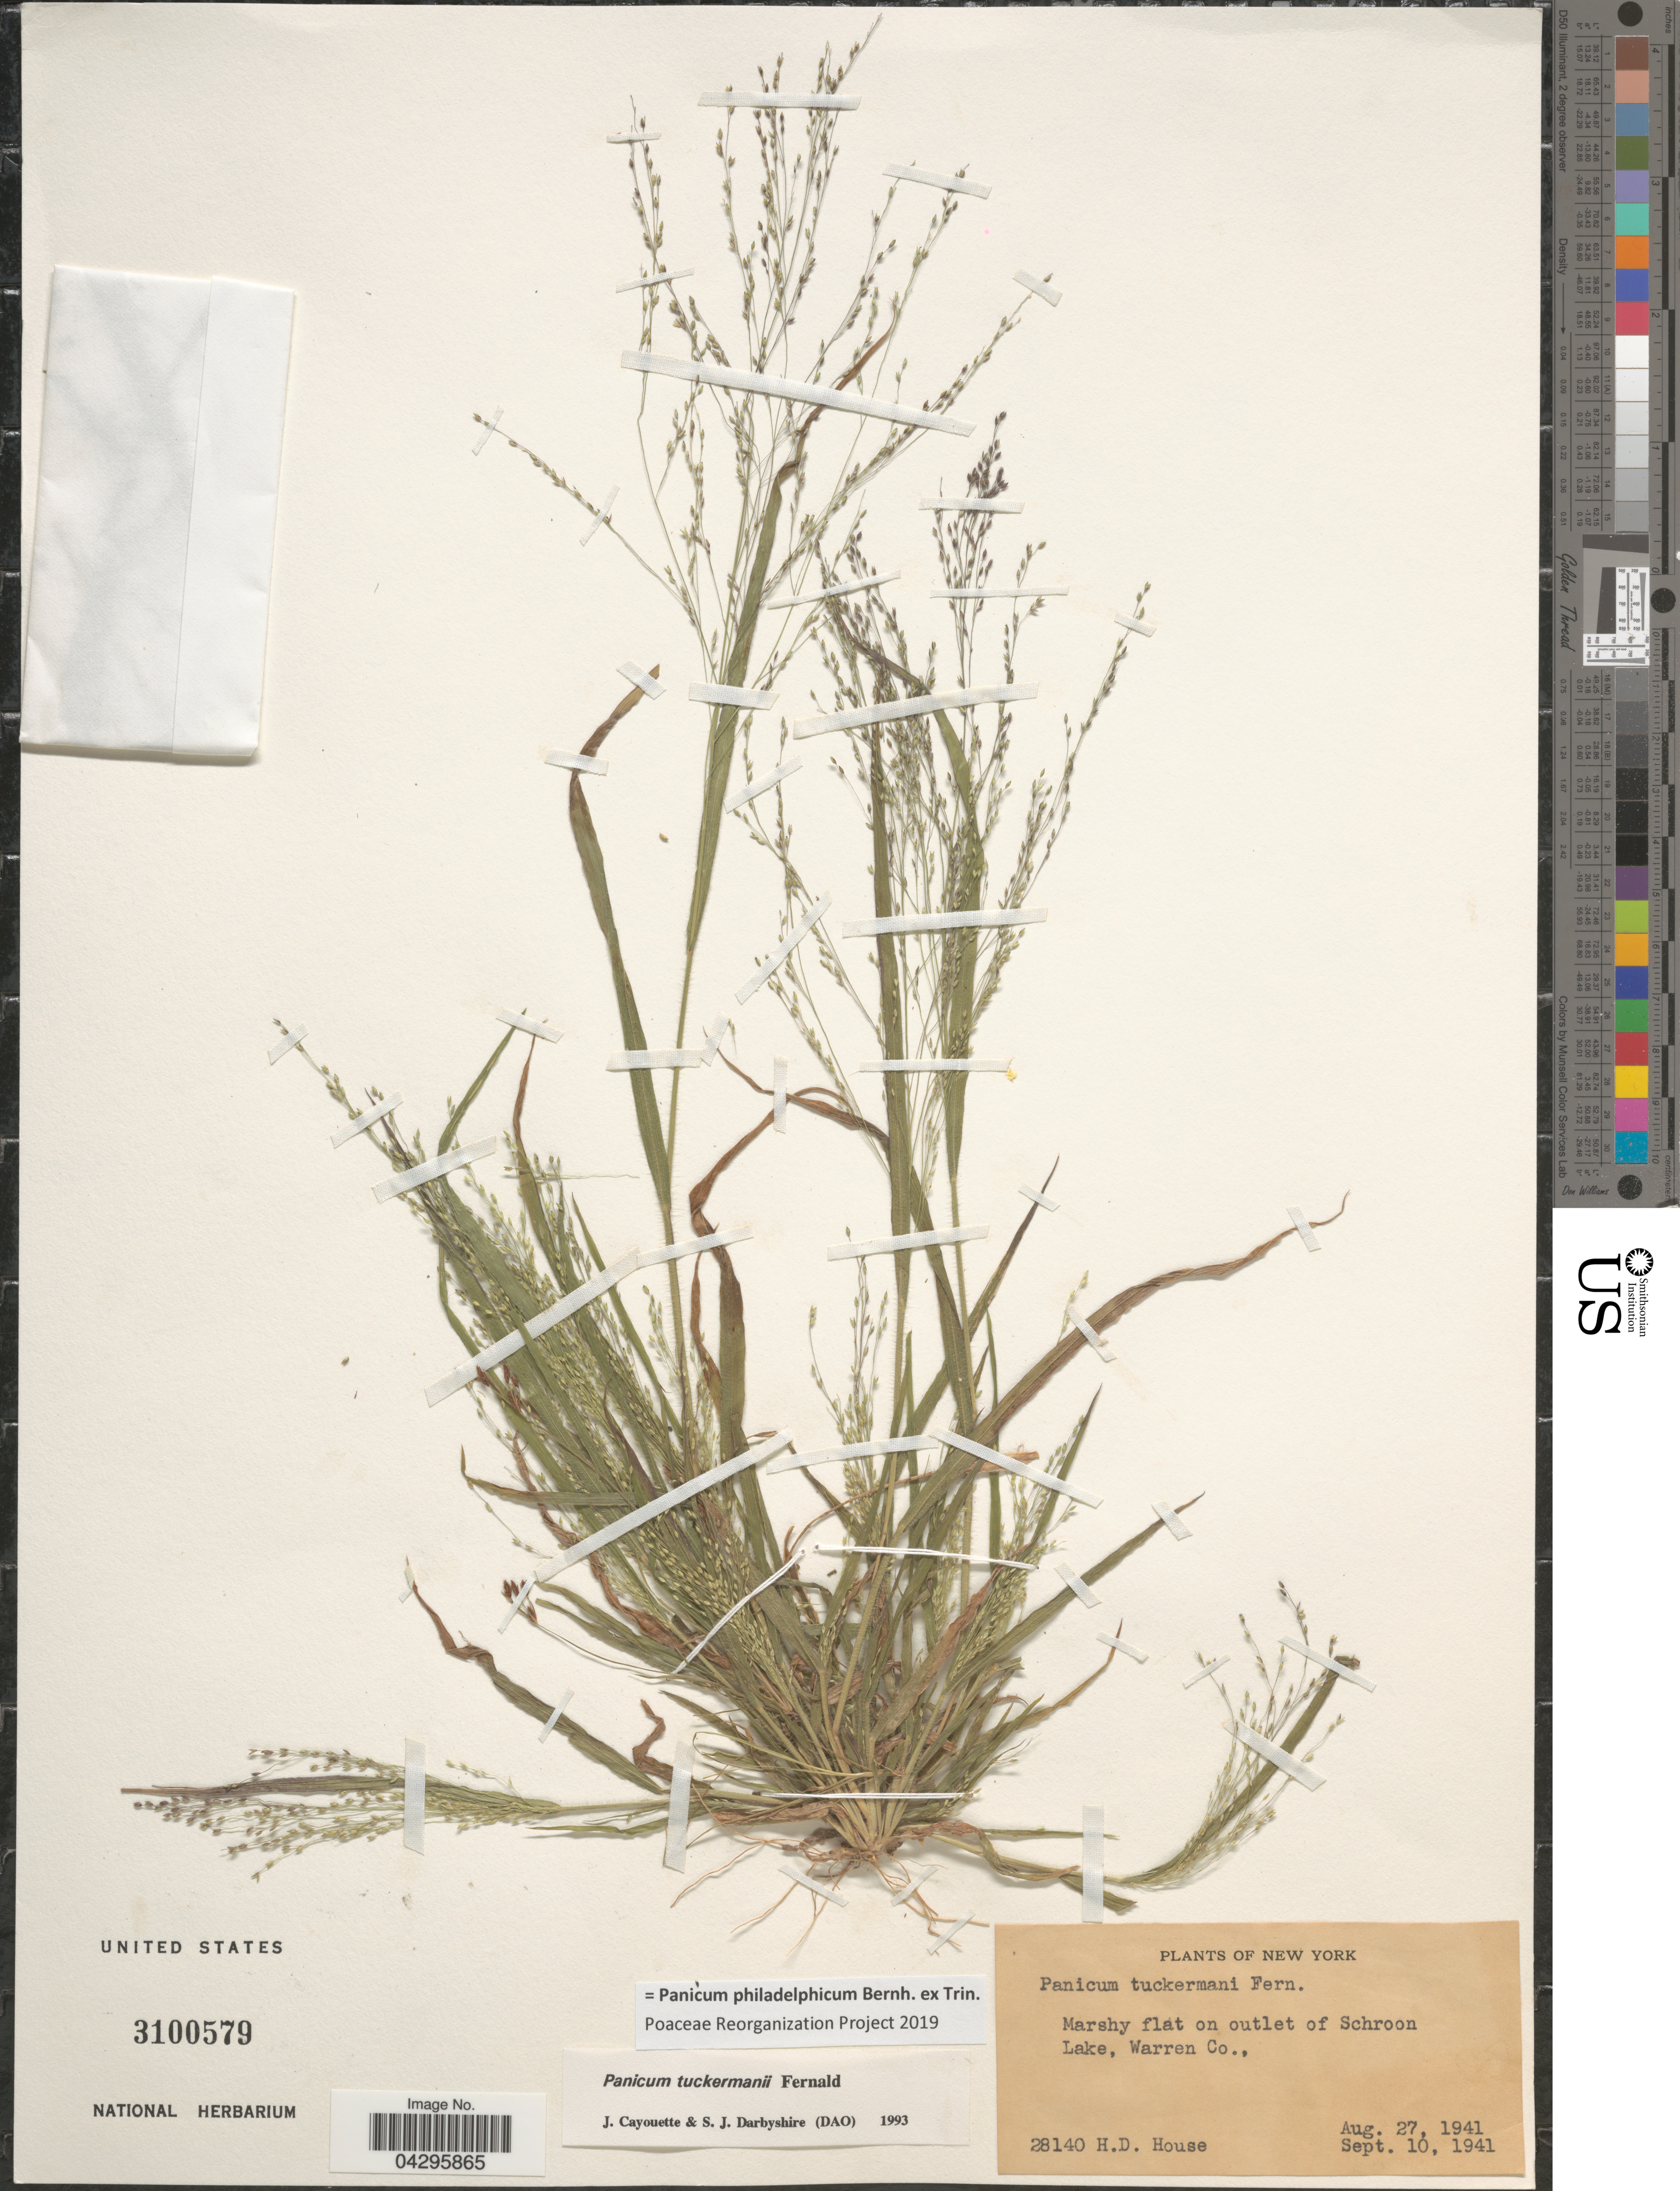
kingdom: Plantae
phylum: Tracheophyta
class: Liliopsida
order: Poales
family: Poaceae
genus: Panicum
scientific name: Panicum philadelphicum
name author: Bernh. ex Trin.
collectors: H. D. House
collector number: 28140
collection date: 1941-08-27/1941-09-10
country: United States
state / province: New York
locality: Marshy flat on outlet of Schroon Lake, Warren Co.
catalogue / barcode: US 3100579